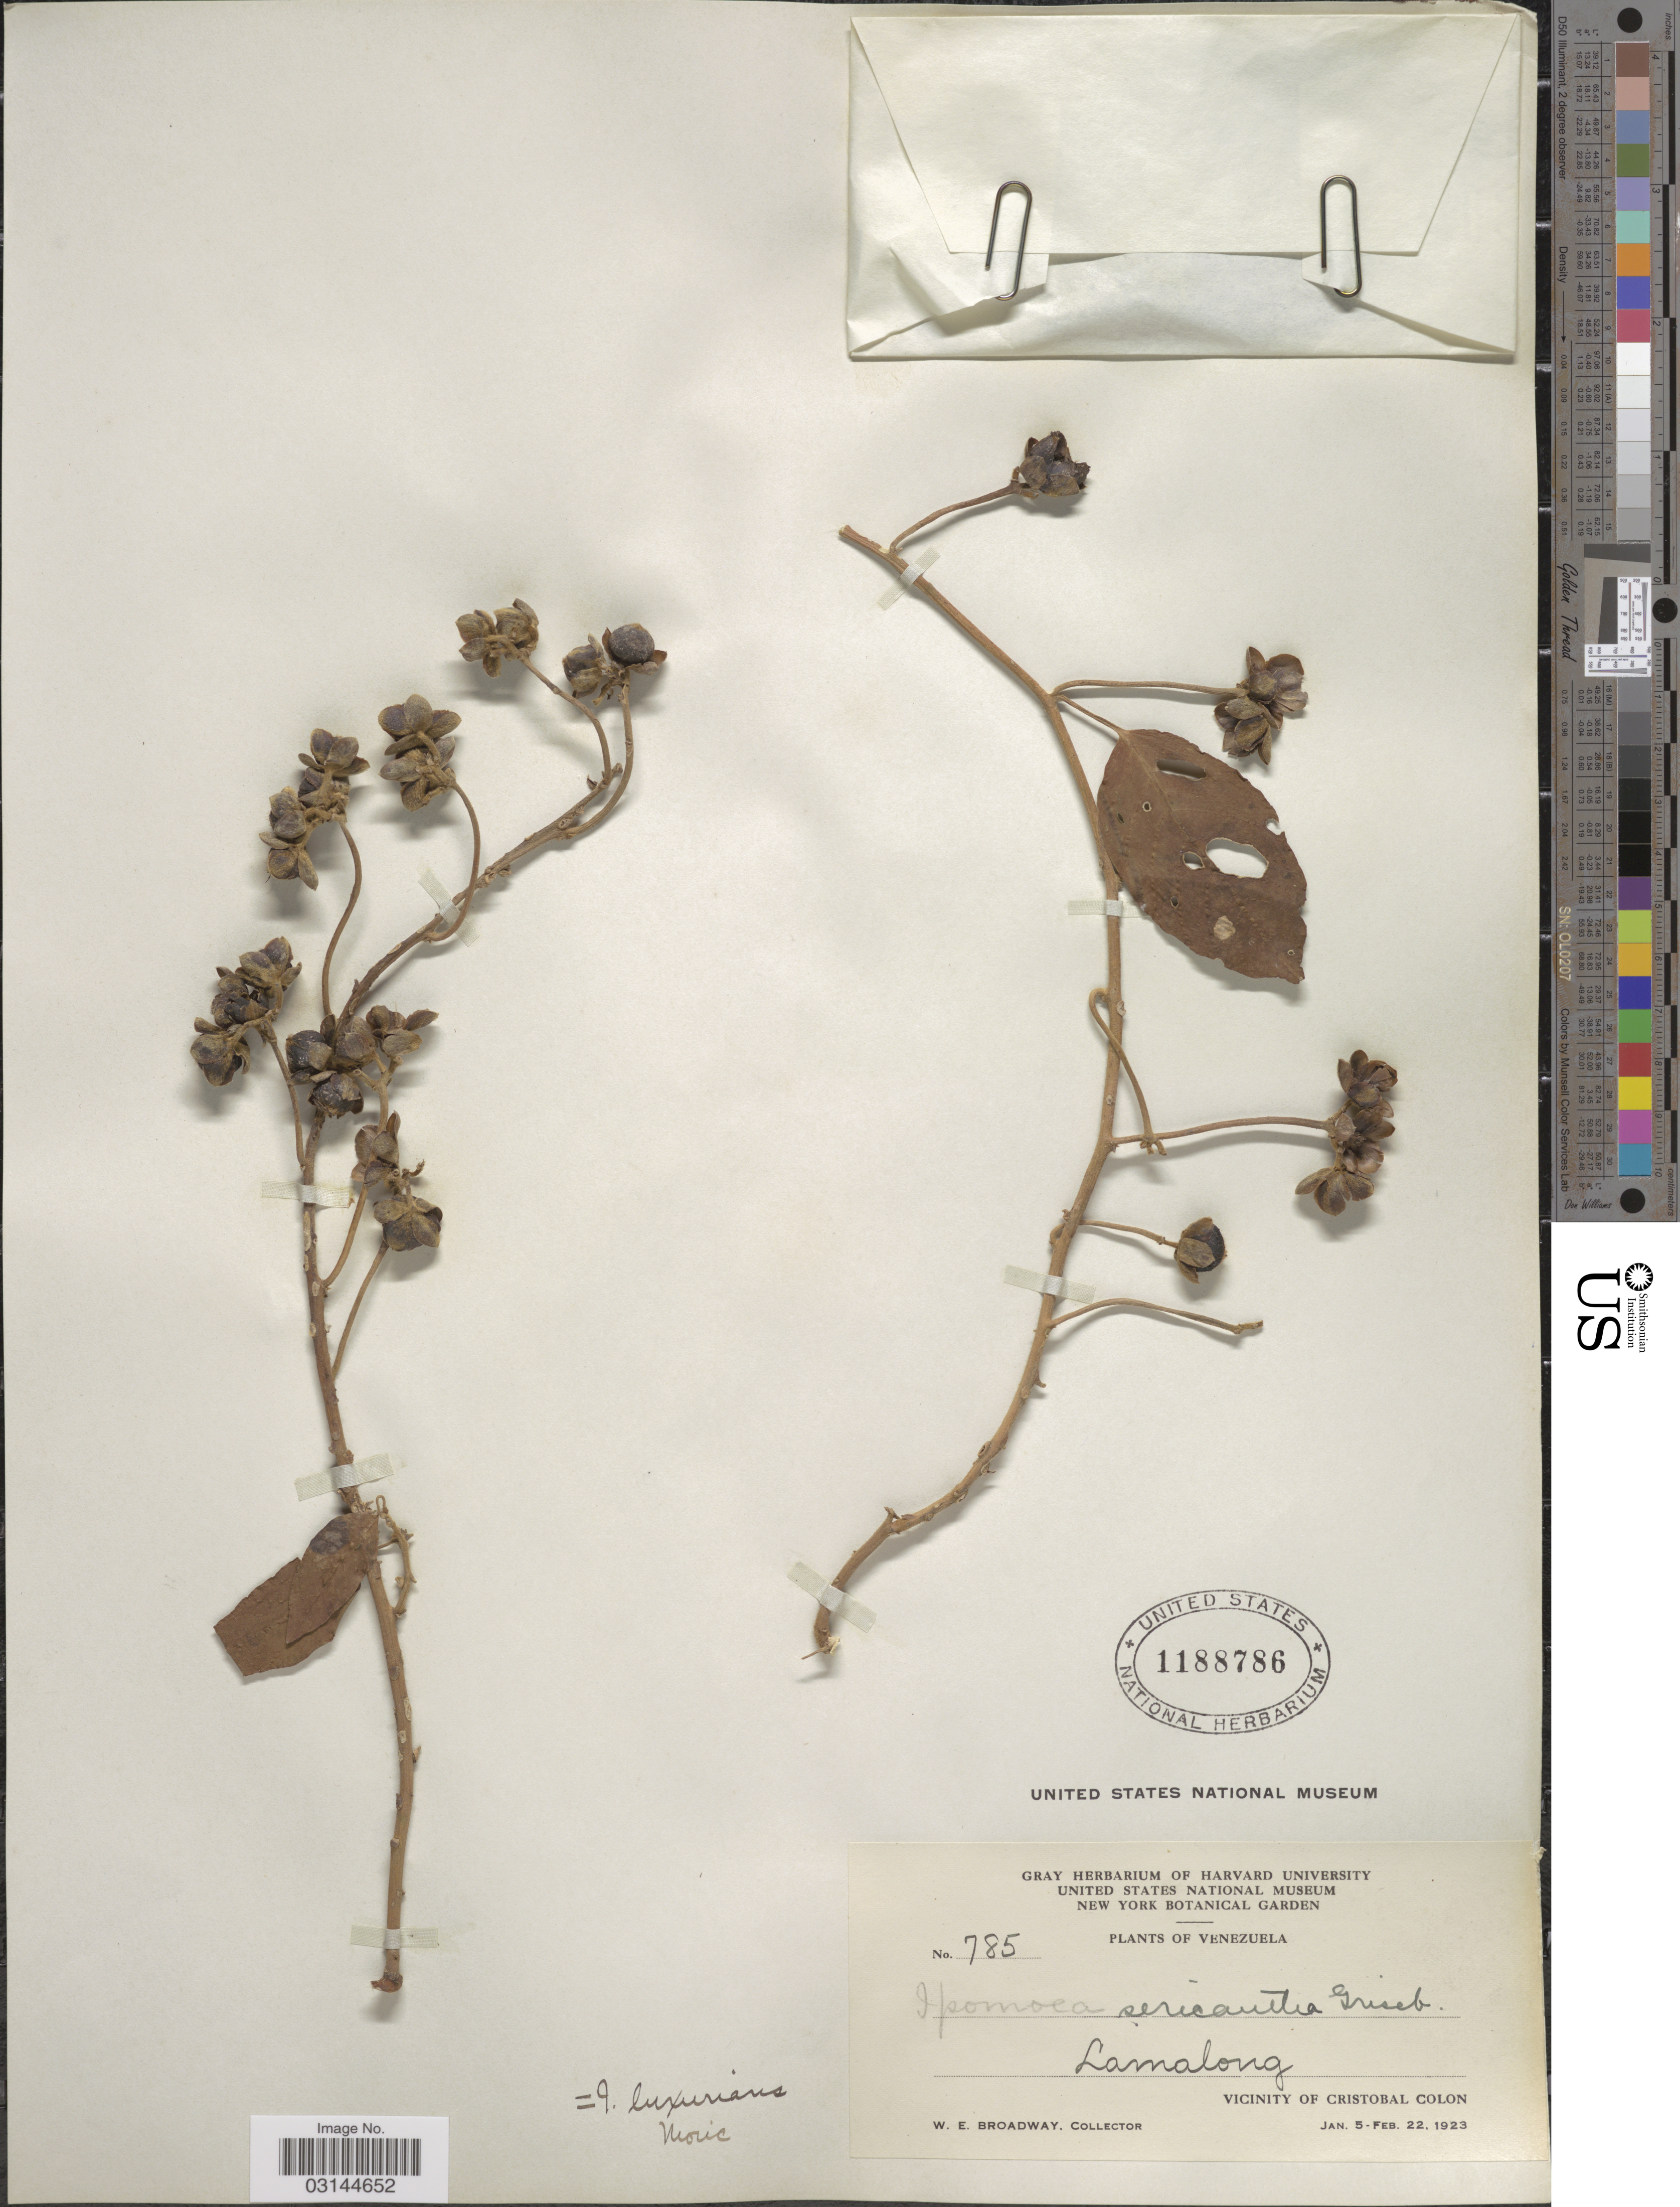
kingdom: Plantae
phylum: Tracheophyta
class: Magnoliopsida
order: Solanales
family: Convolvulaceae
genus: Aniseia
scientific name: Aniseia luxurians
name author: (Moric.) Athiê-Souza & Buril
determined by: Strong, Mark T., (BOT), Smithsonian Institution - National Museum of Natural History (UNITED STATES)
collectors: W. E. Broadway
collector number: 785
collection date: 1923-01-05/1923-02-22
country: Venezuela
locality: Lamalong. Vicinity of Cristobal Colon.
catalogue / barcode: US 1188786